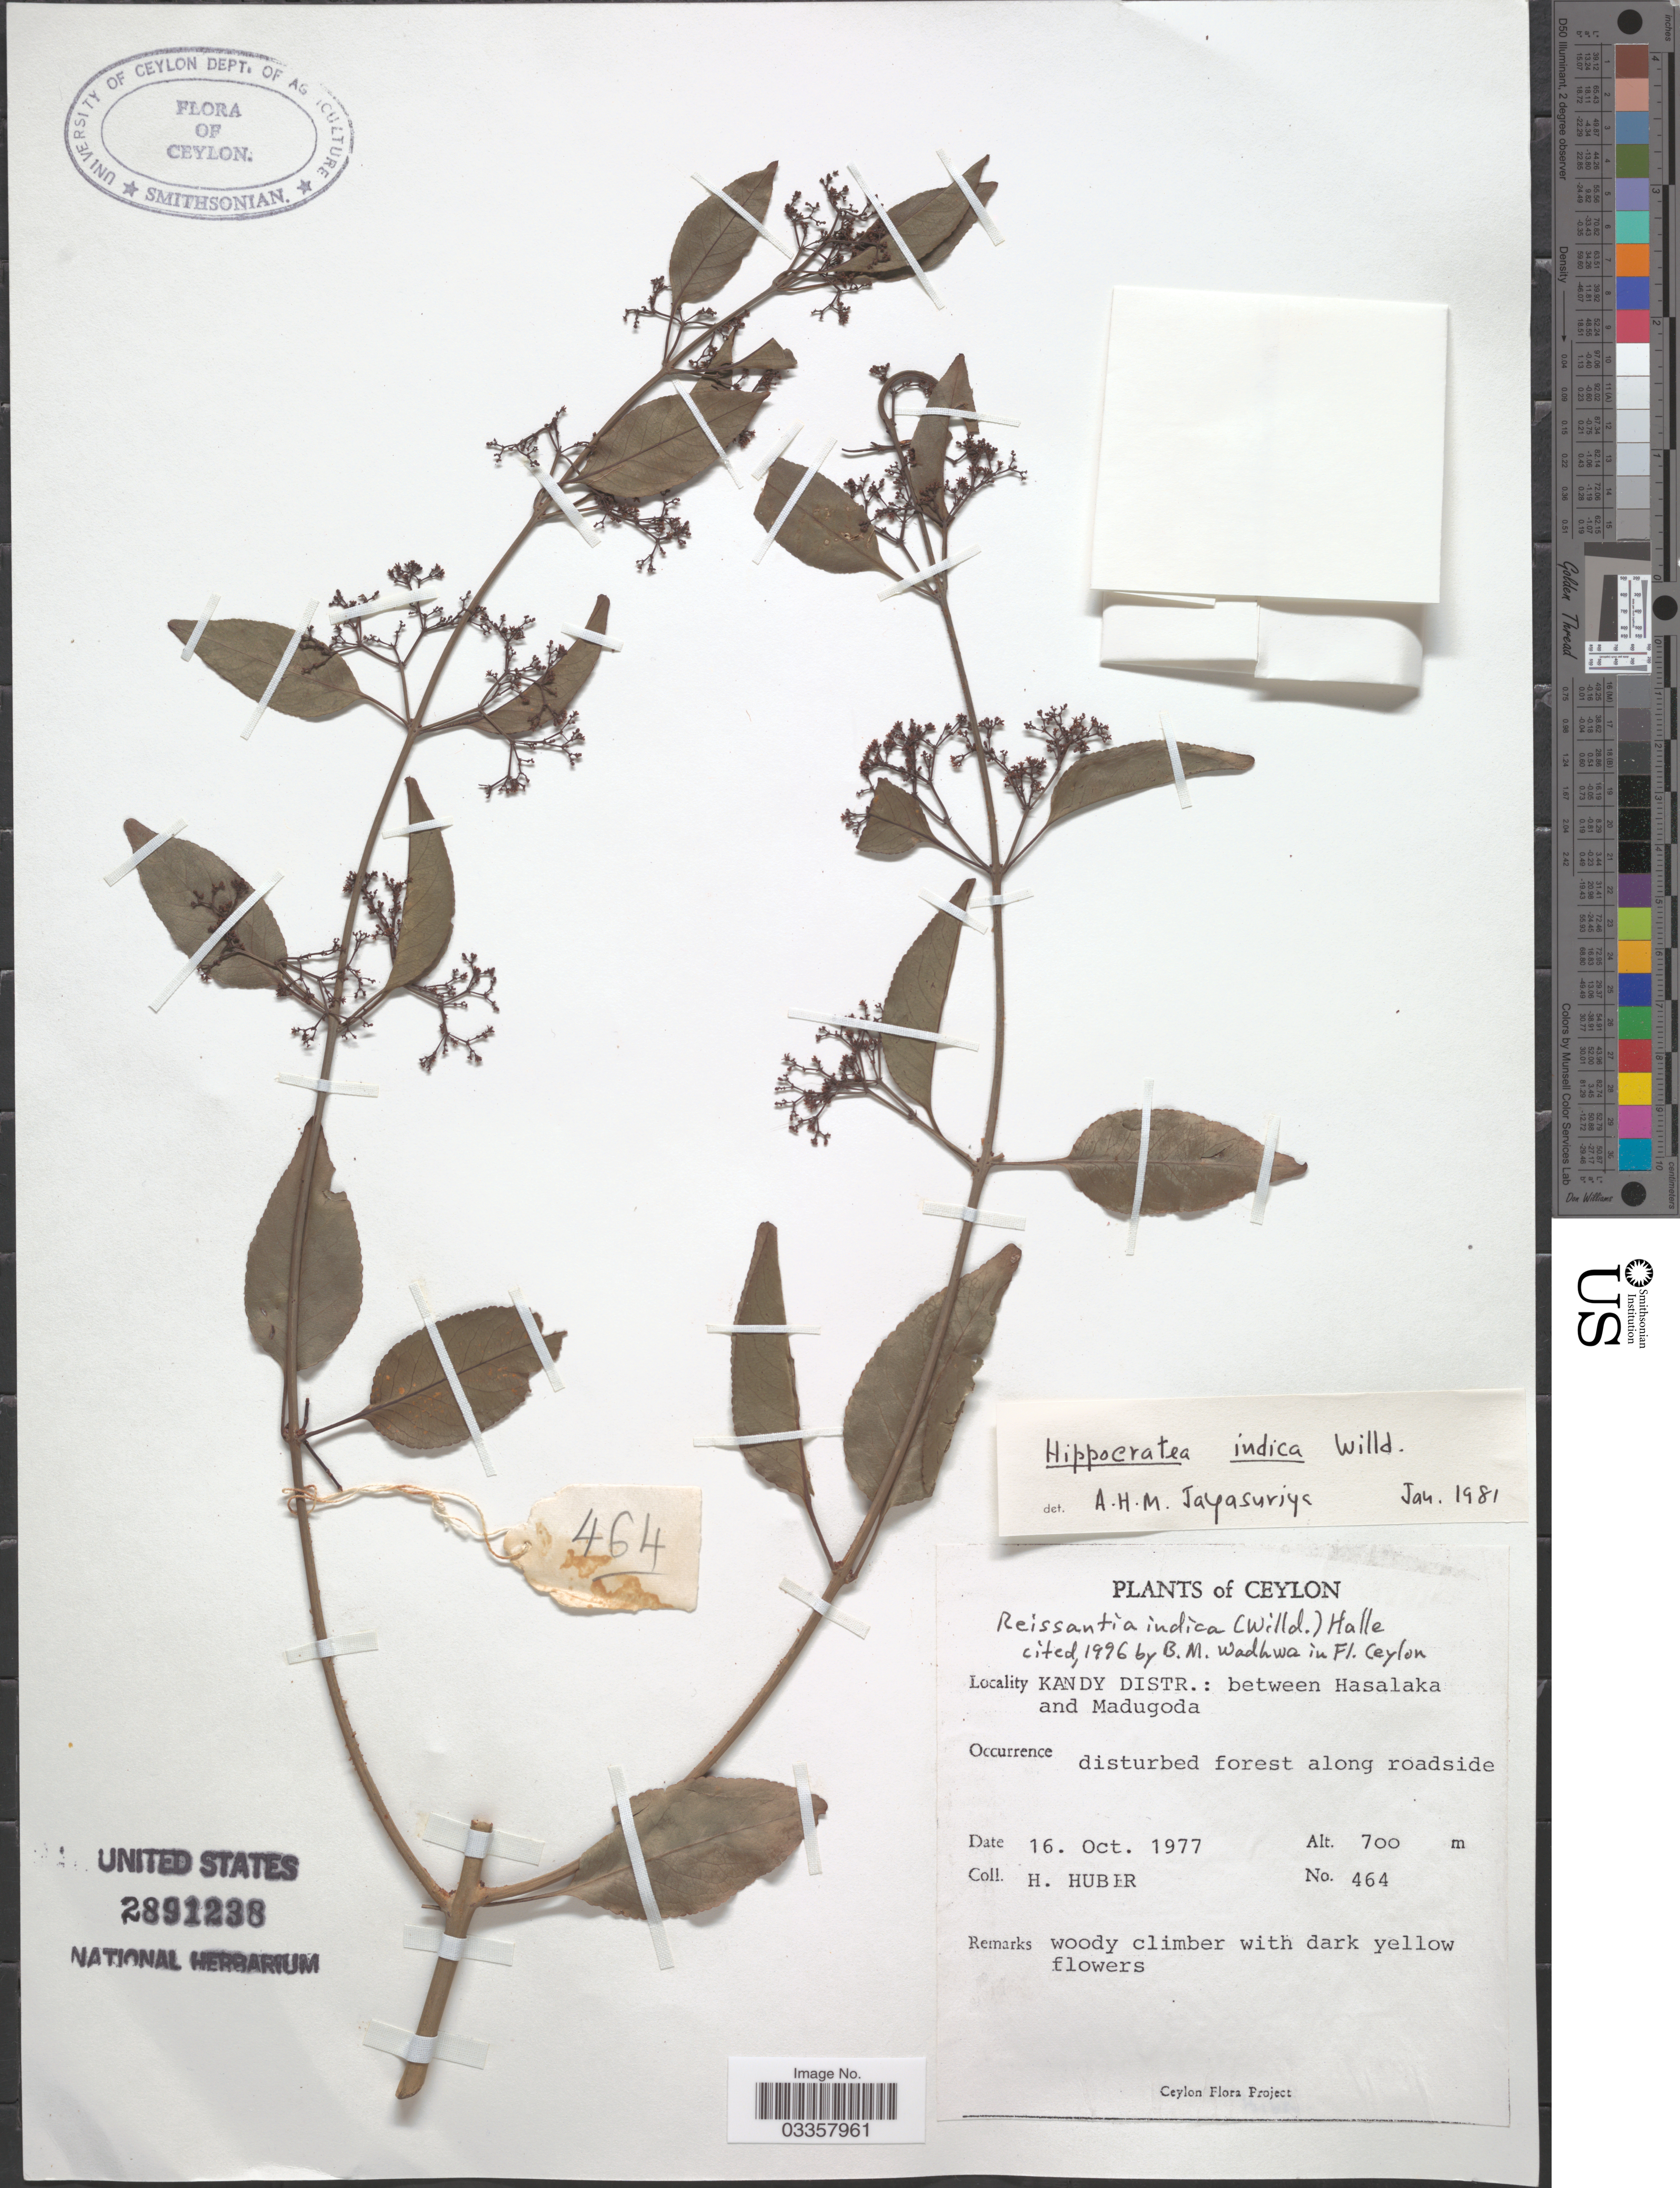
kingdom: Plantae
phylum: Tracheophyta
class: Magnoliopsida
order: Celastrales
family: Celastraceae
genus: Reissantia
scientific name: Reissantia indica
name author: (Willd.) N. Hallé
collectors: H. Huber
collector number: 464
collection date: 1977-10-16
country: Sri Lanka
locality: Ceylon. Kandy Distr.: between Hasalaka and Madugoda.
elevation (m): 700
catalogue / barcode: US 2891238